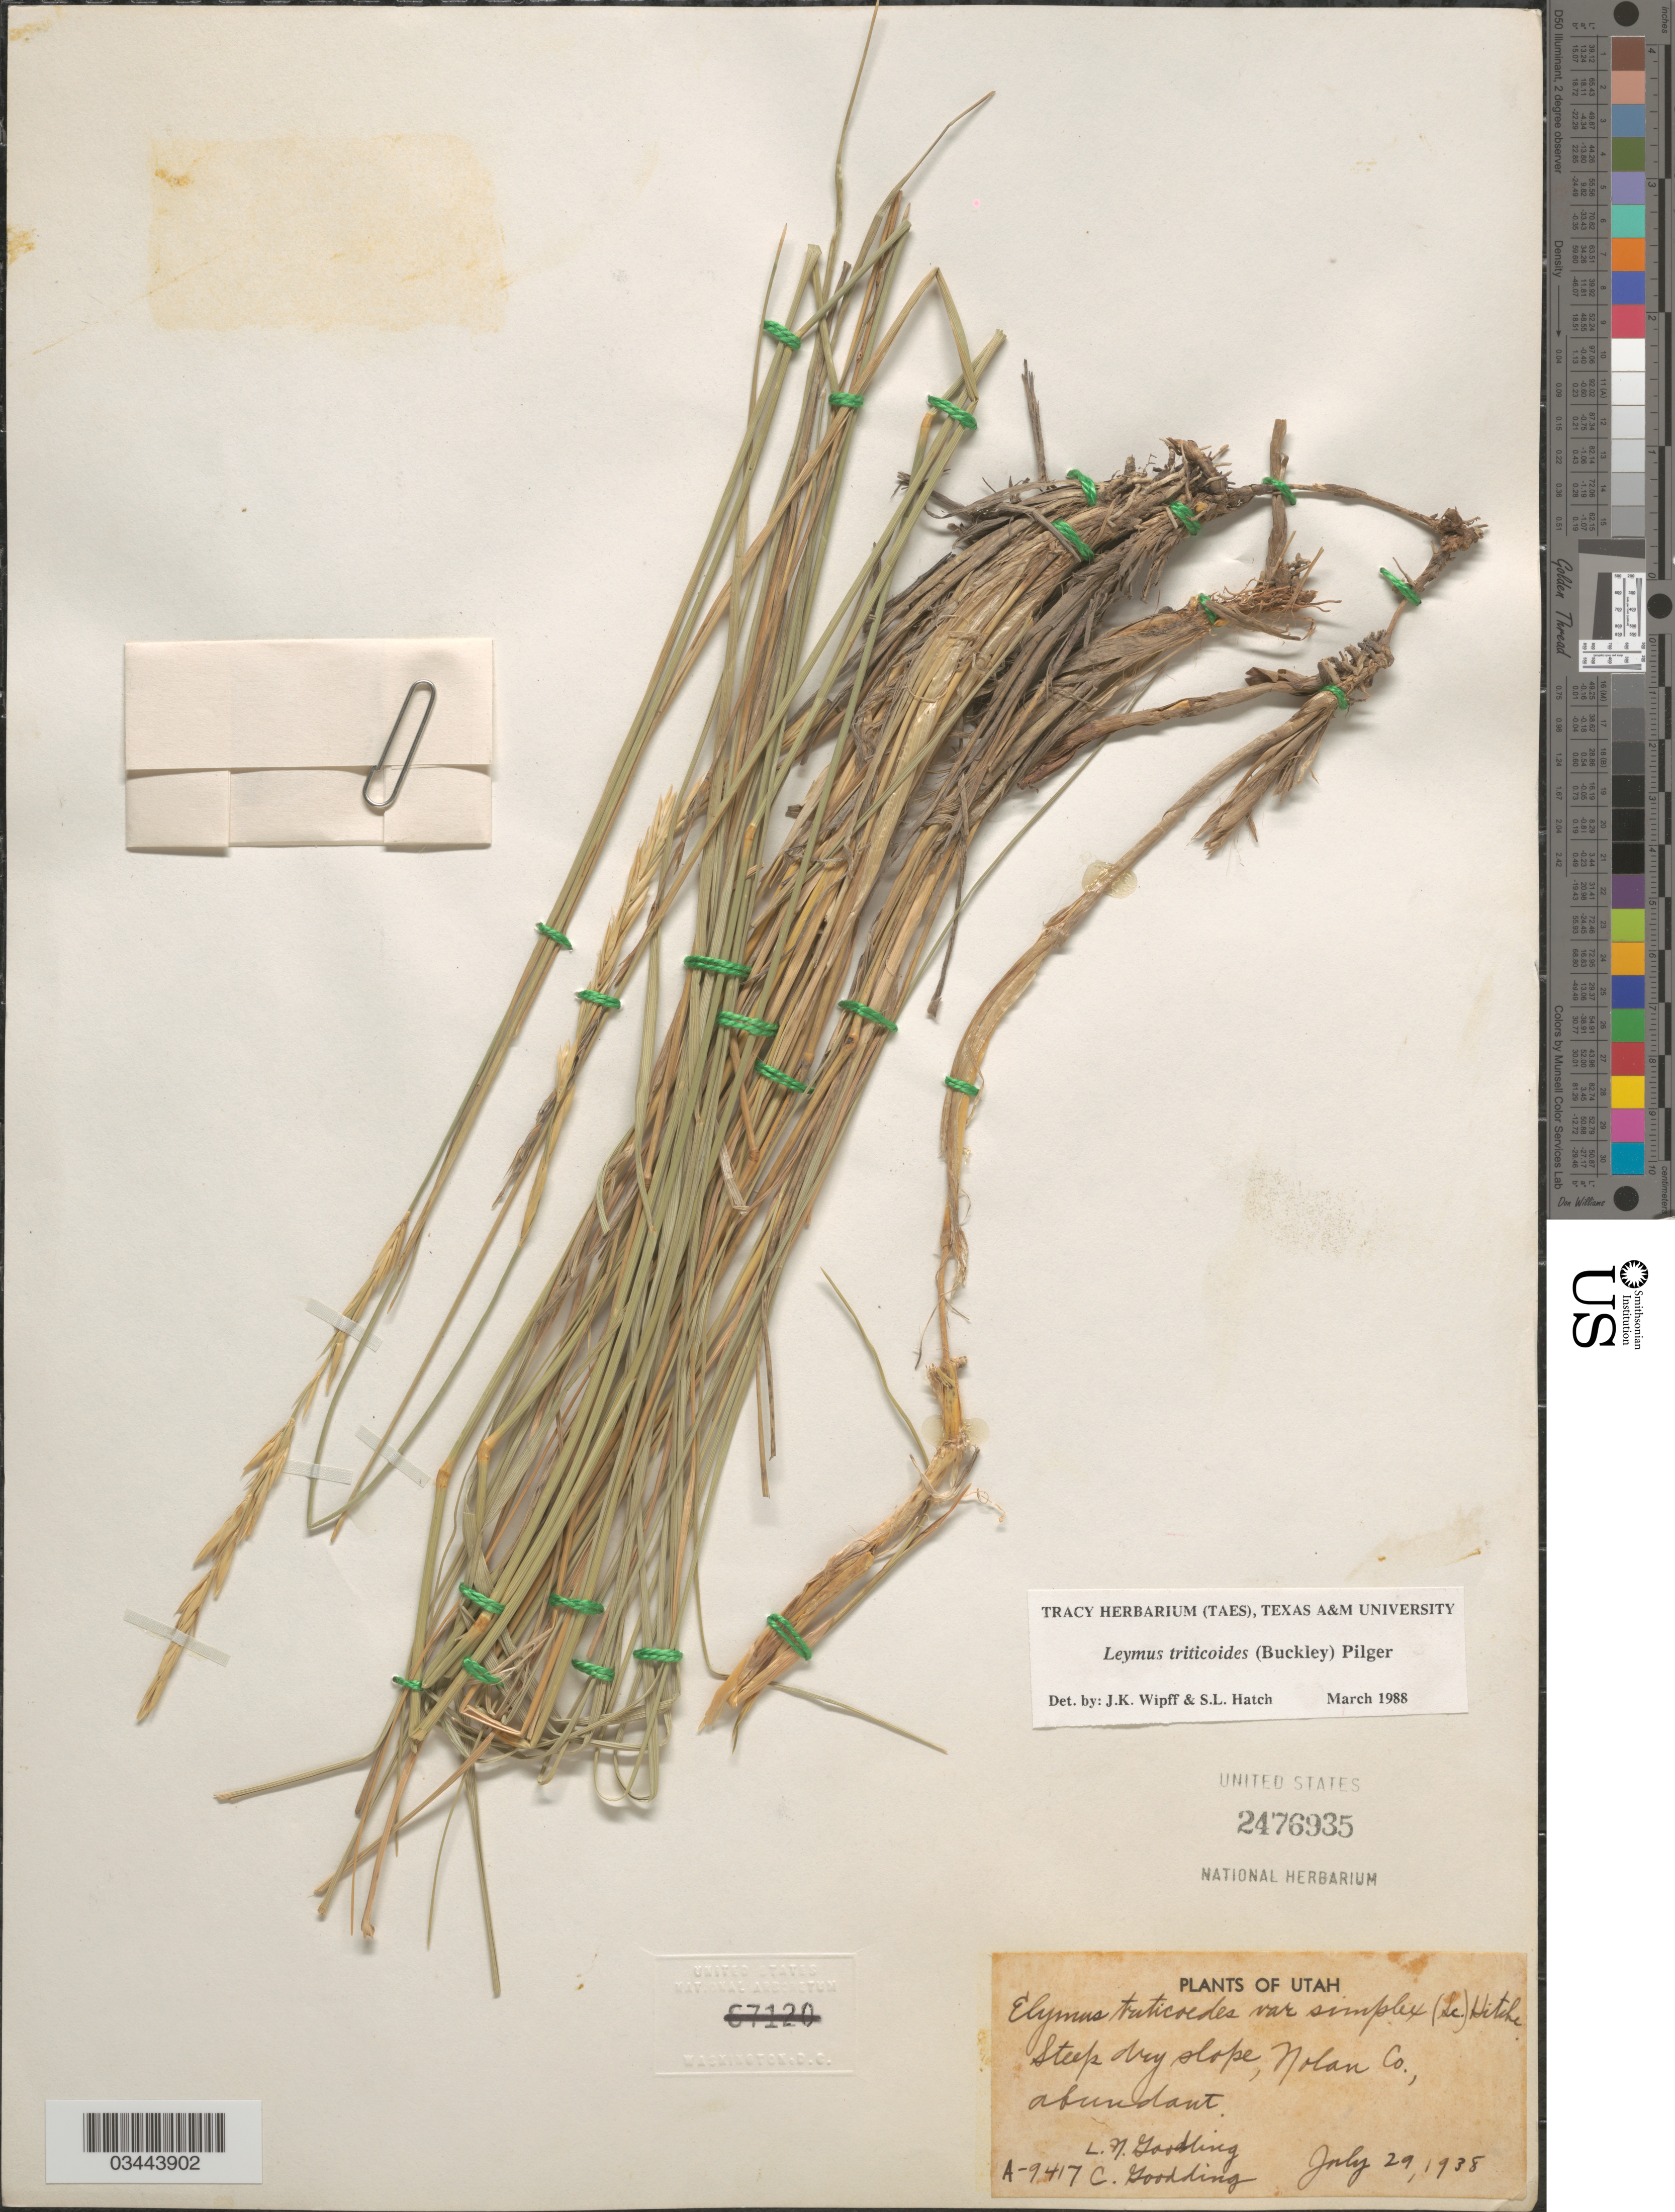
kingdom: Plantae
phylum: Tracheophyta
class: Liliopsida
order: Poales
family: Poaceae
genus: Leymus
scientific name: Leymus triticoides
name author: (Buckley) Pilg.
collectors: L. N. Goodding & C. Goodding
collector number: A-9417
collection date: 1938-07-29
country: United States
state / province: Utah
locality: Steep dry slope, Nolan Co., abundant.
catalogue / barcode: US 2476935